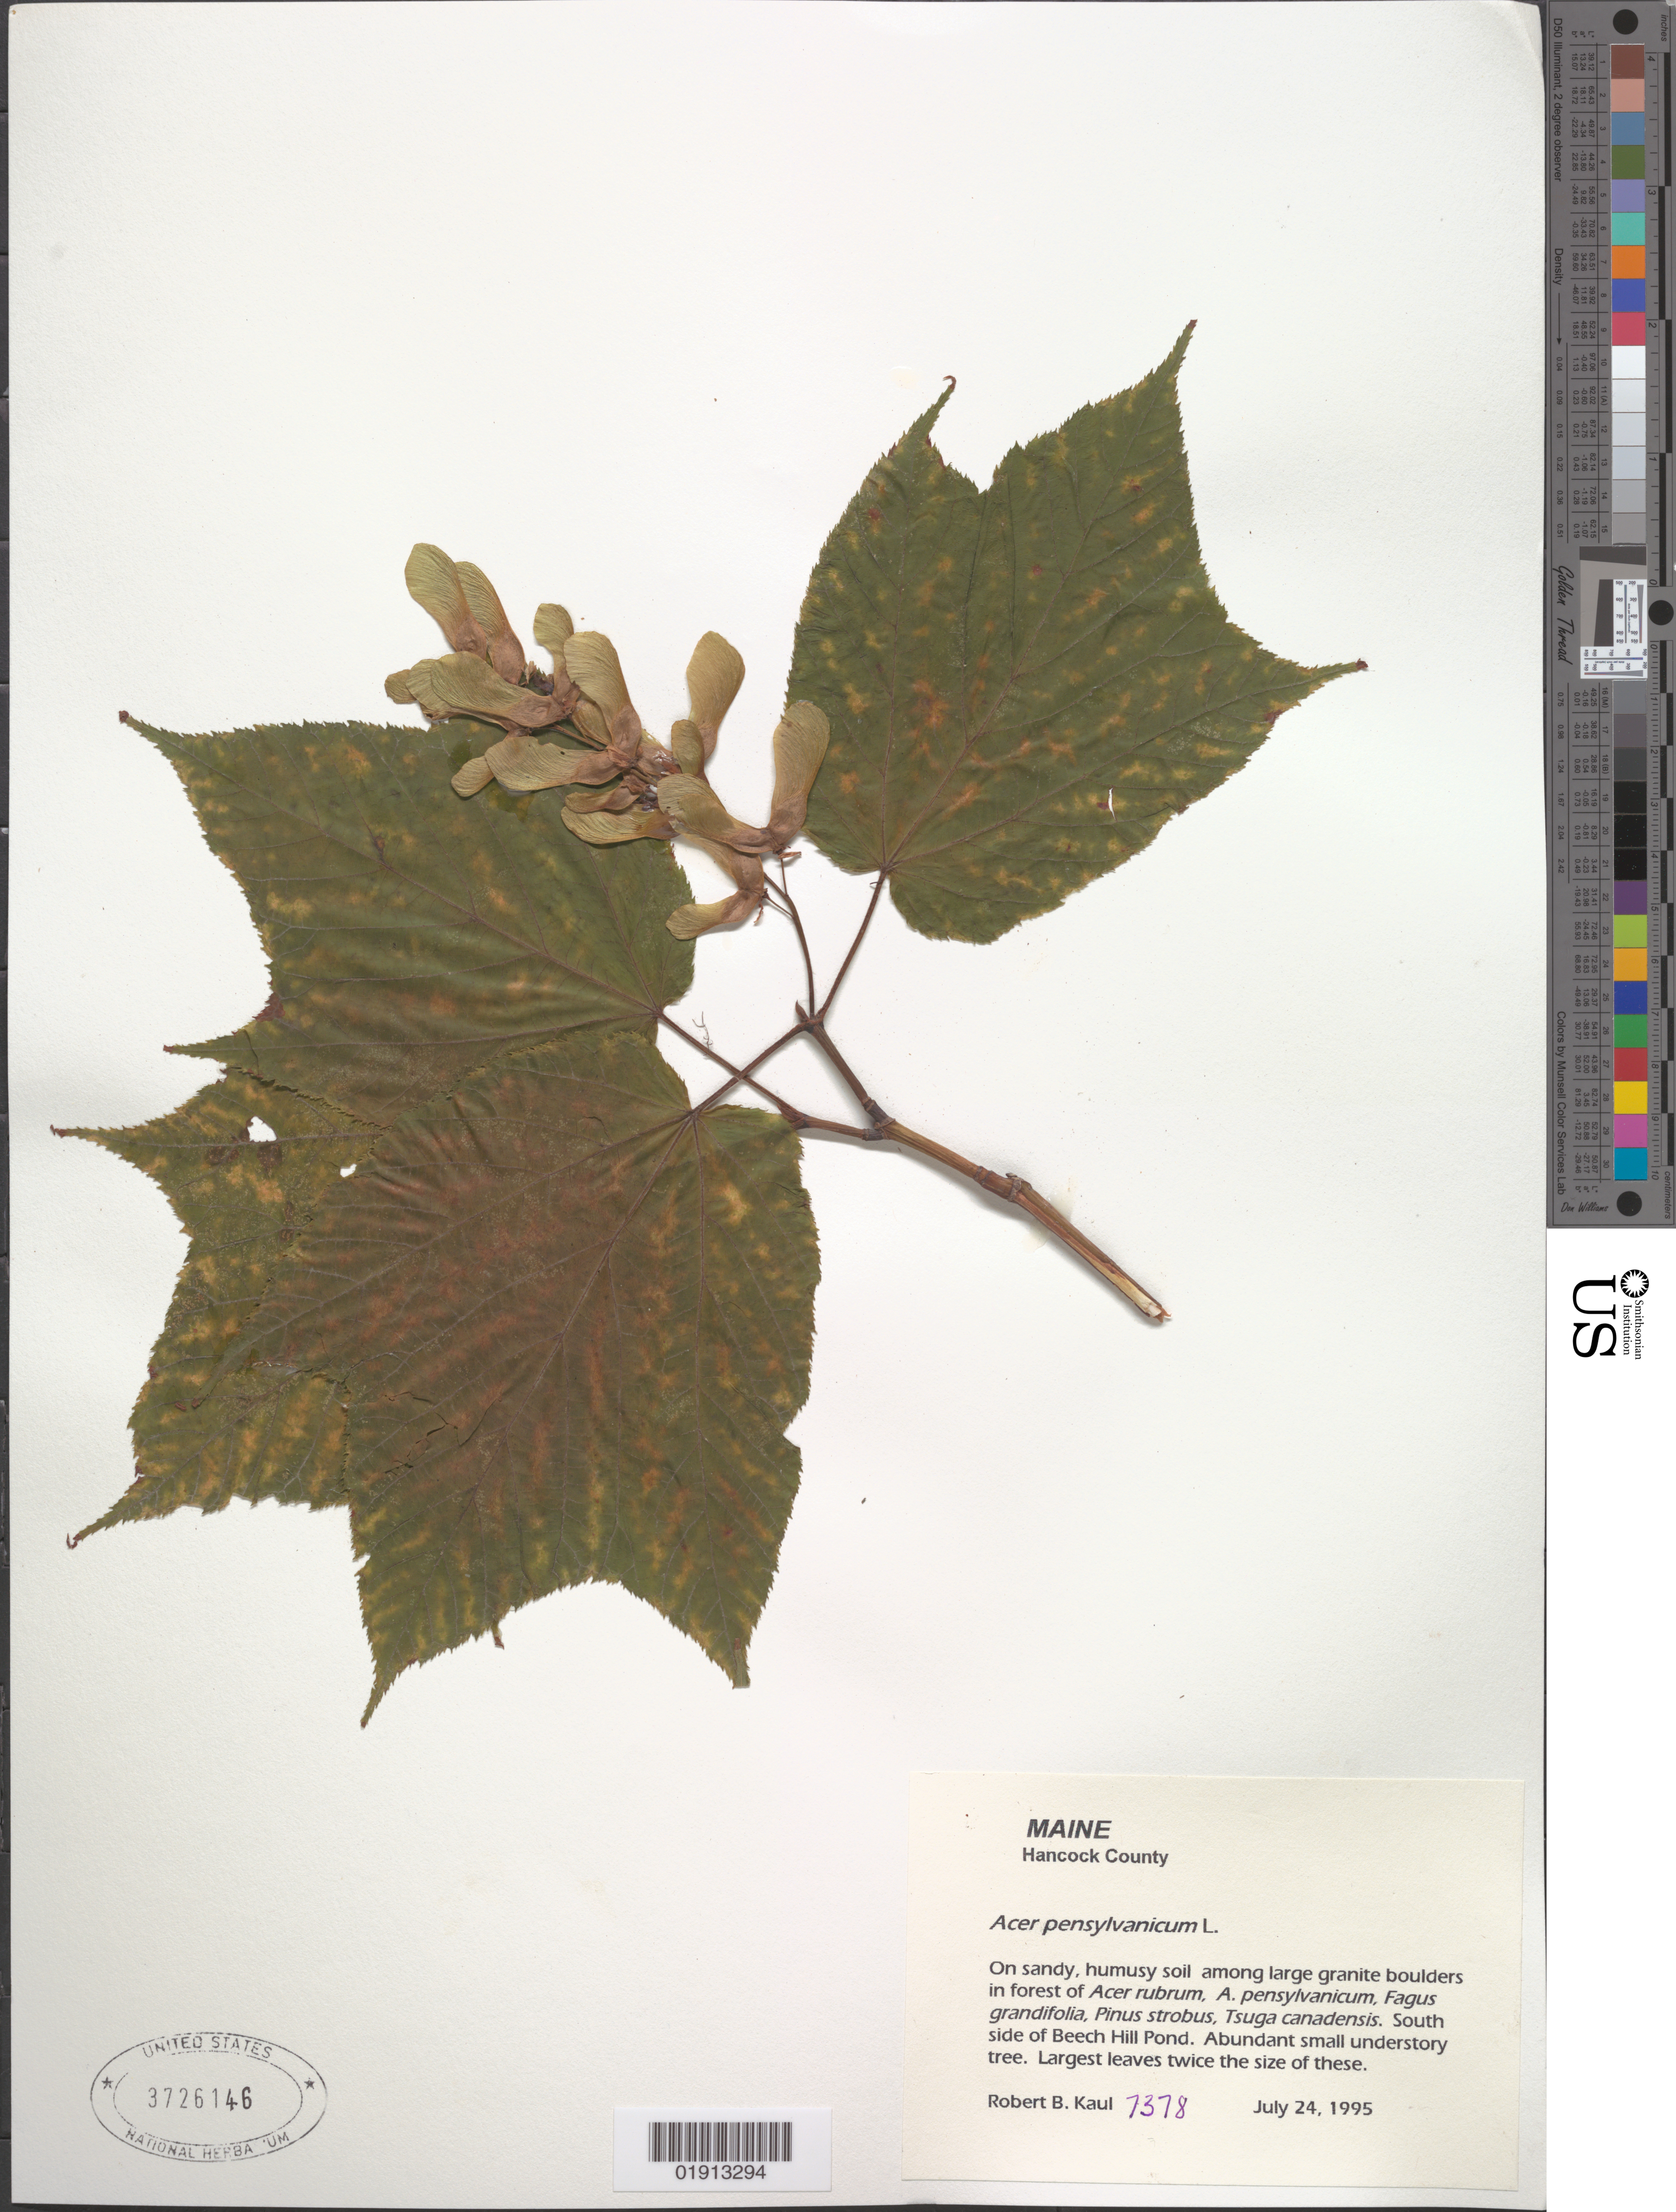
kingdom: Plantae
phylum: Tracheophyta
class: Magnoliopsida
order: Sapindales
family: Sapindaceae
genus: Acer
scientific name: Acer pensylvanicum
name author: L.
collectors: R. Kaul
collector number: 7378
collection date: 1995-07-24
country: United States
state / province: Maine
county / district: Hancock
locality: south side of Beech Hill Pond.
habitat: On sandy, humusy soil among large granite boulders in forest of Acer rubrum. Abundant small understory tree.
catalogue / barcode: US 3726146